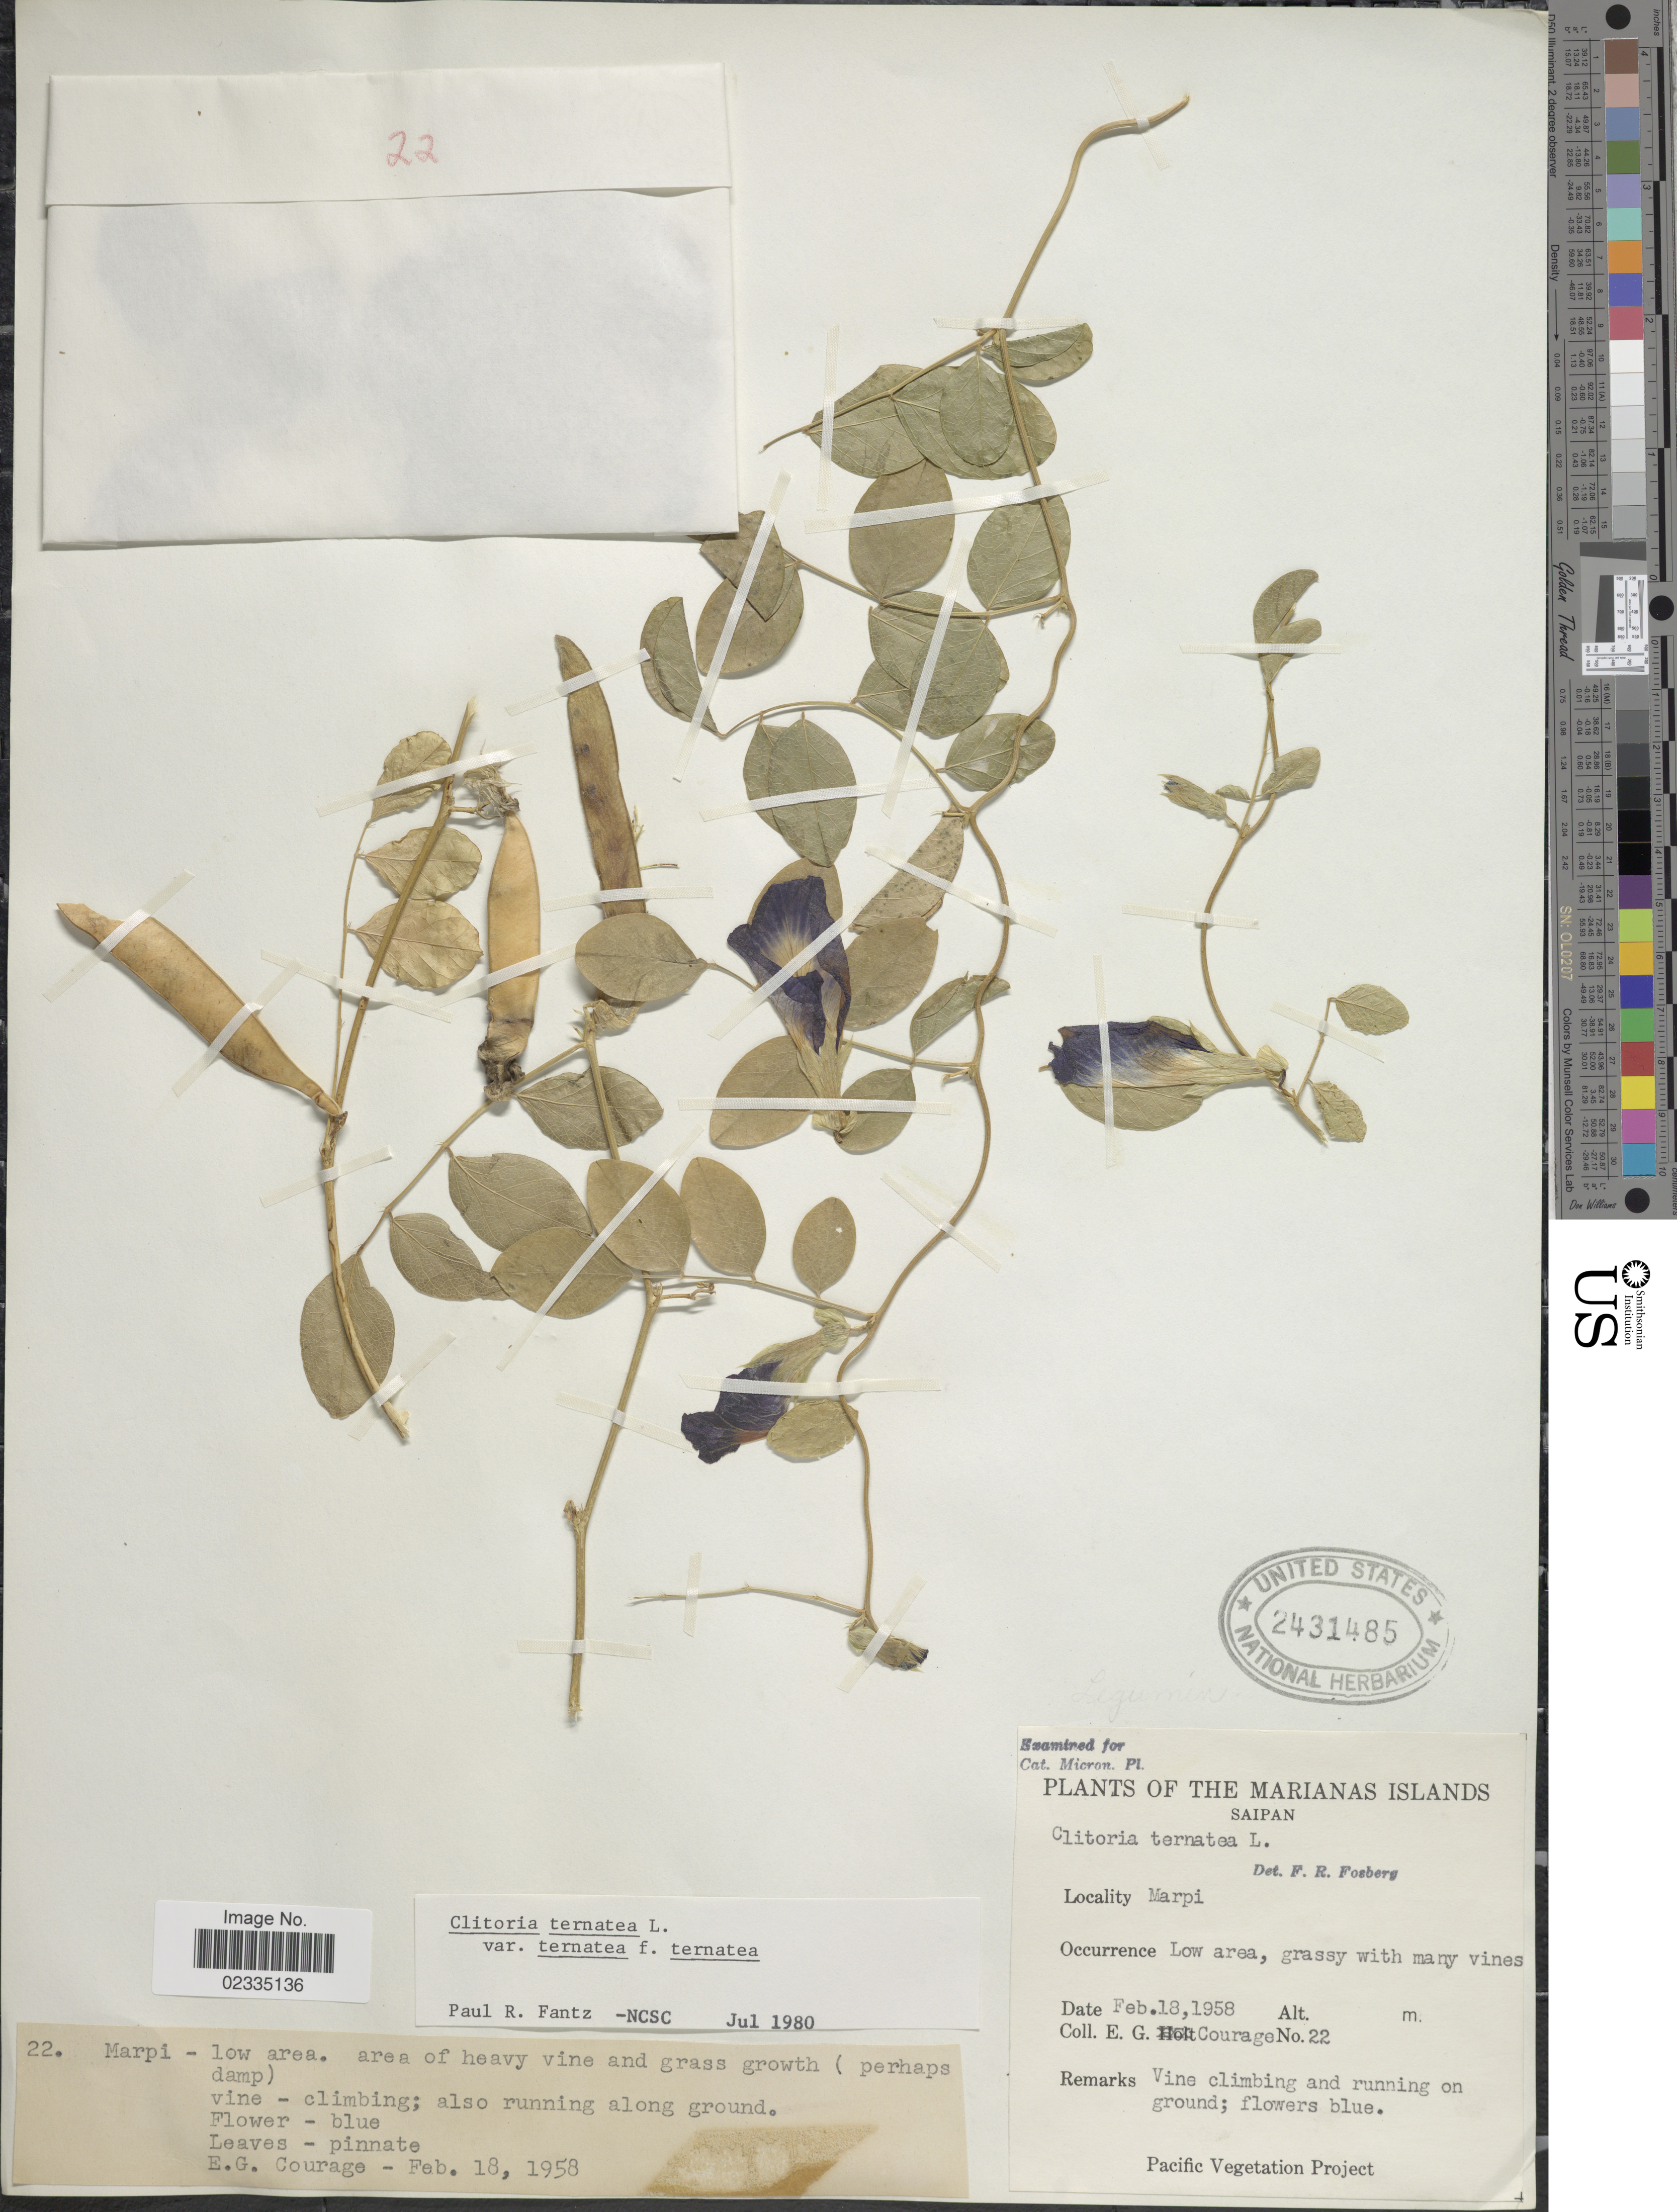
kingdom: Plantae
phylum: Tracheophyta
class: Magnoliopsida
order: Fabales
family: Fabaceae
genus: Clitoria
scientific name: Clitoria ternatea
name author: L.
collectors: E. Courage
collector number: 22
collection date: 1958-02-18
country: Northern Mariana Islands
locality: The Marianas Islands, Saipan, Marpi, Low area, grassy with many vines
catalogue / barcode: US 2431485